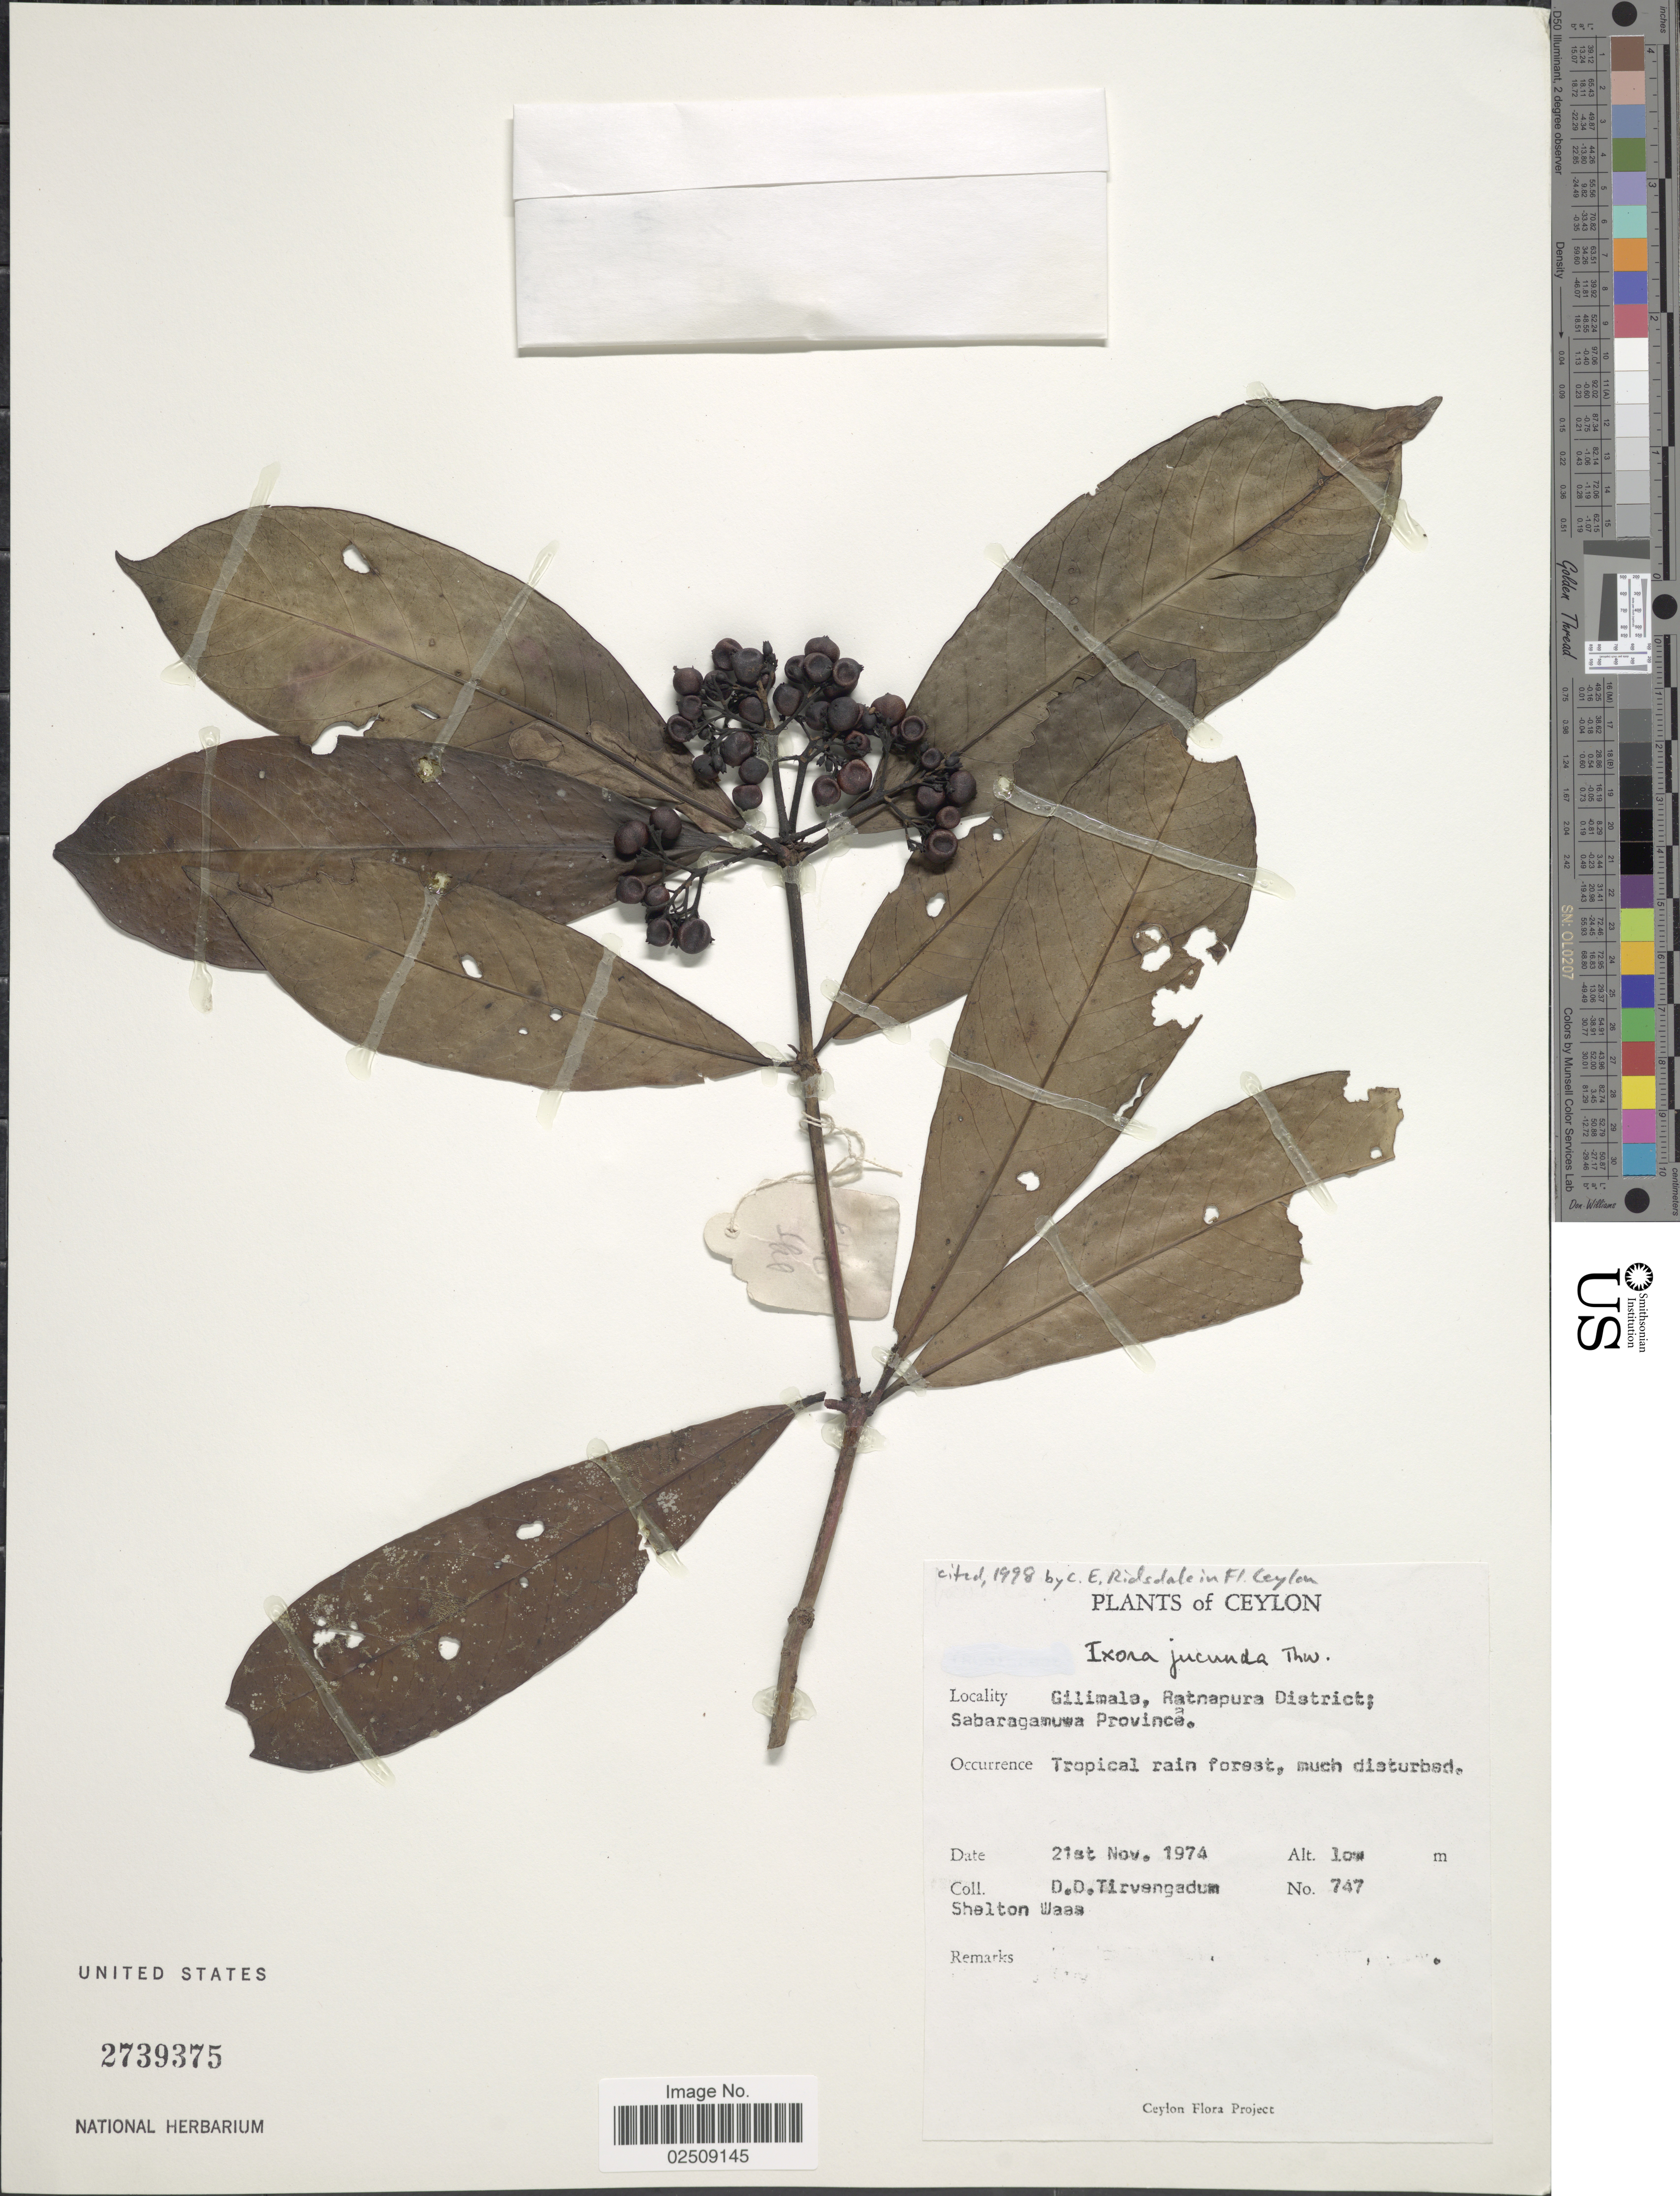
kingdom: Plantae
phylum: Tracheophyta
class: Magnoliopsida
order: Gentianales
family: Rubiaceae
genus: Ixora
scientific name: Ixora jucunda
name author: Thwaites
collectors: D. Tirvengadum & S. Waas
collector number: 747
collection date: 1974-11-21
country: Sri Lanka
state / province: Sabaragamuwa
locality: Ceylon. Gilimale Ratnapura District; Sabaragamuwa Province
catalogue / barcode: US 2739375